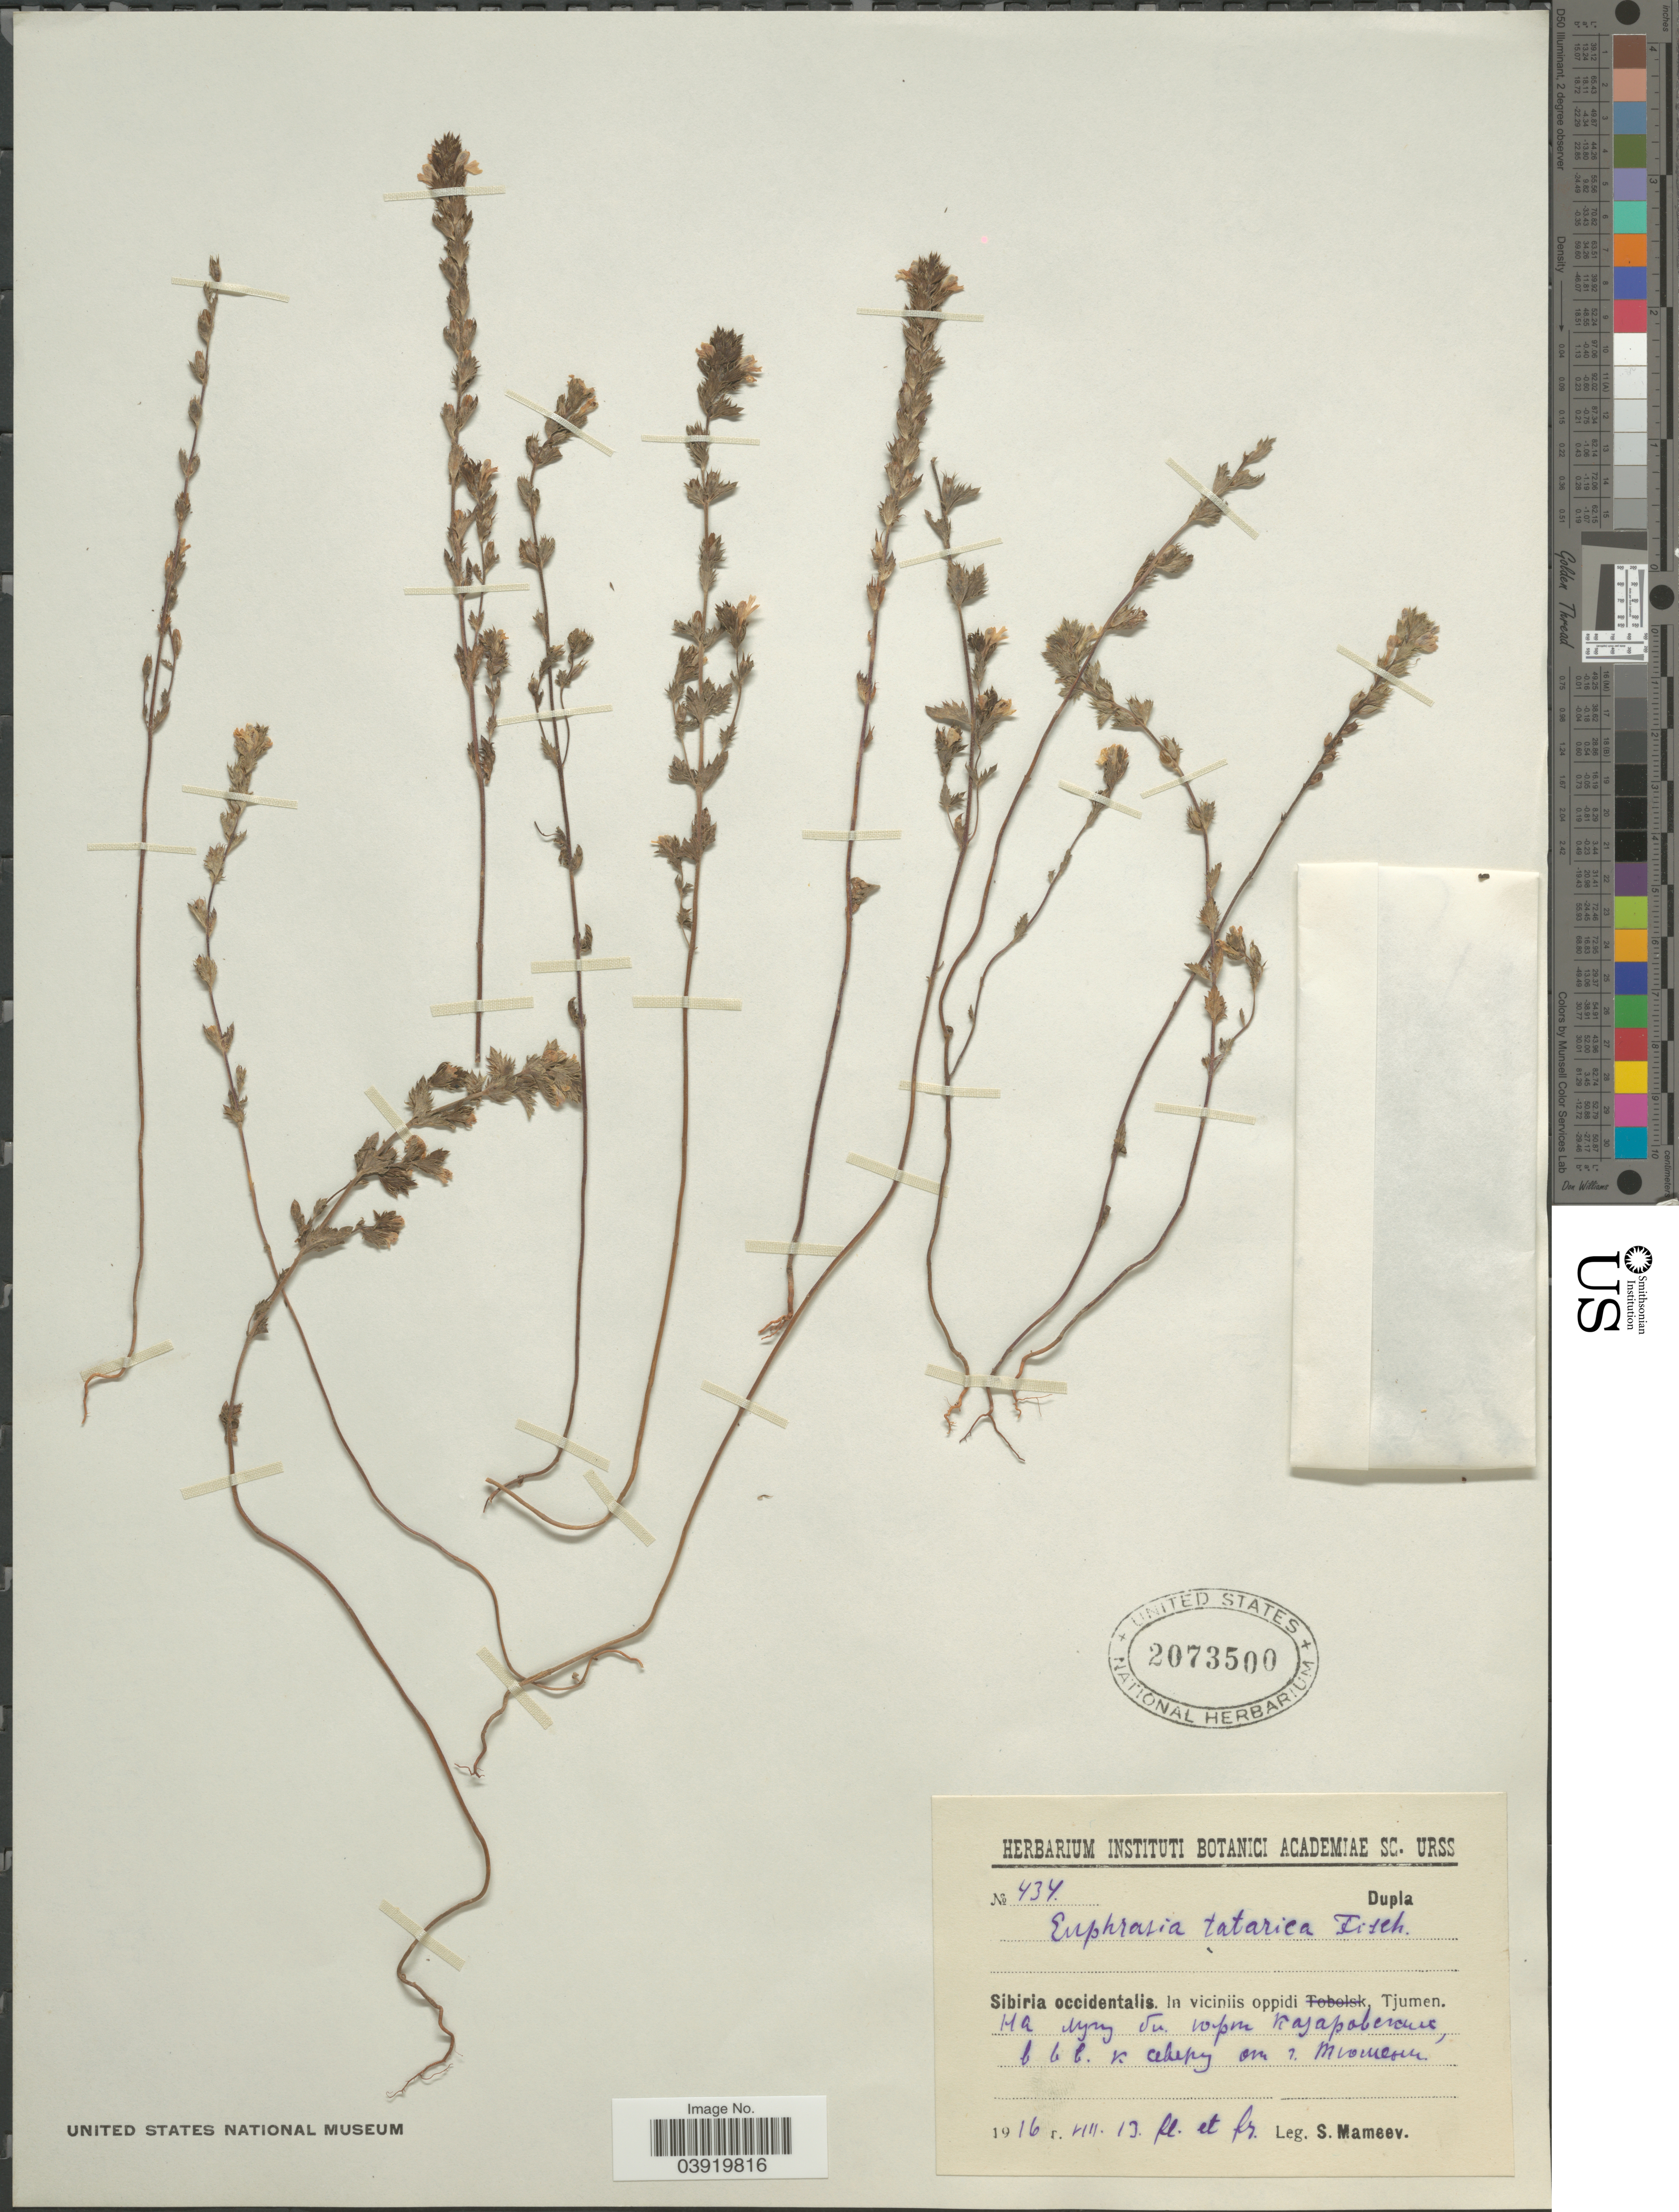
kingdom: Plantae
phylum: Tracheophyta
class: Magnoliopsida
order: Lamiales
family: Orobanchaceae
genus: Euphrasia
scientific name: Euphrasia pectinata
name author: Ten.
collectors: S. Mameev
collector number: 434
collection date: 1916-08-13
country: Russian Federation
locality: Sibiria occidentalis. In viciniis oppidi Tjumen. X.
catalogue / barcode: US 2073500